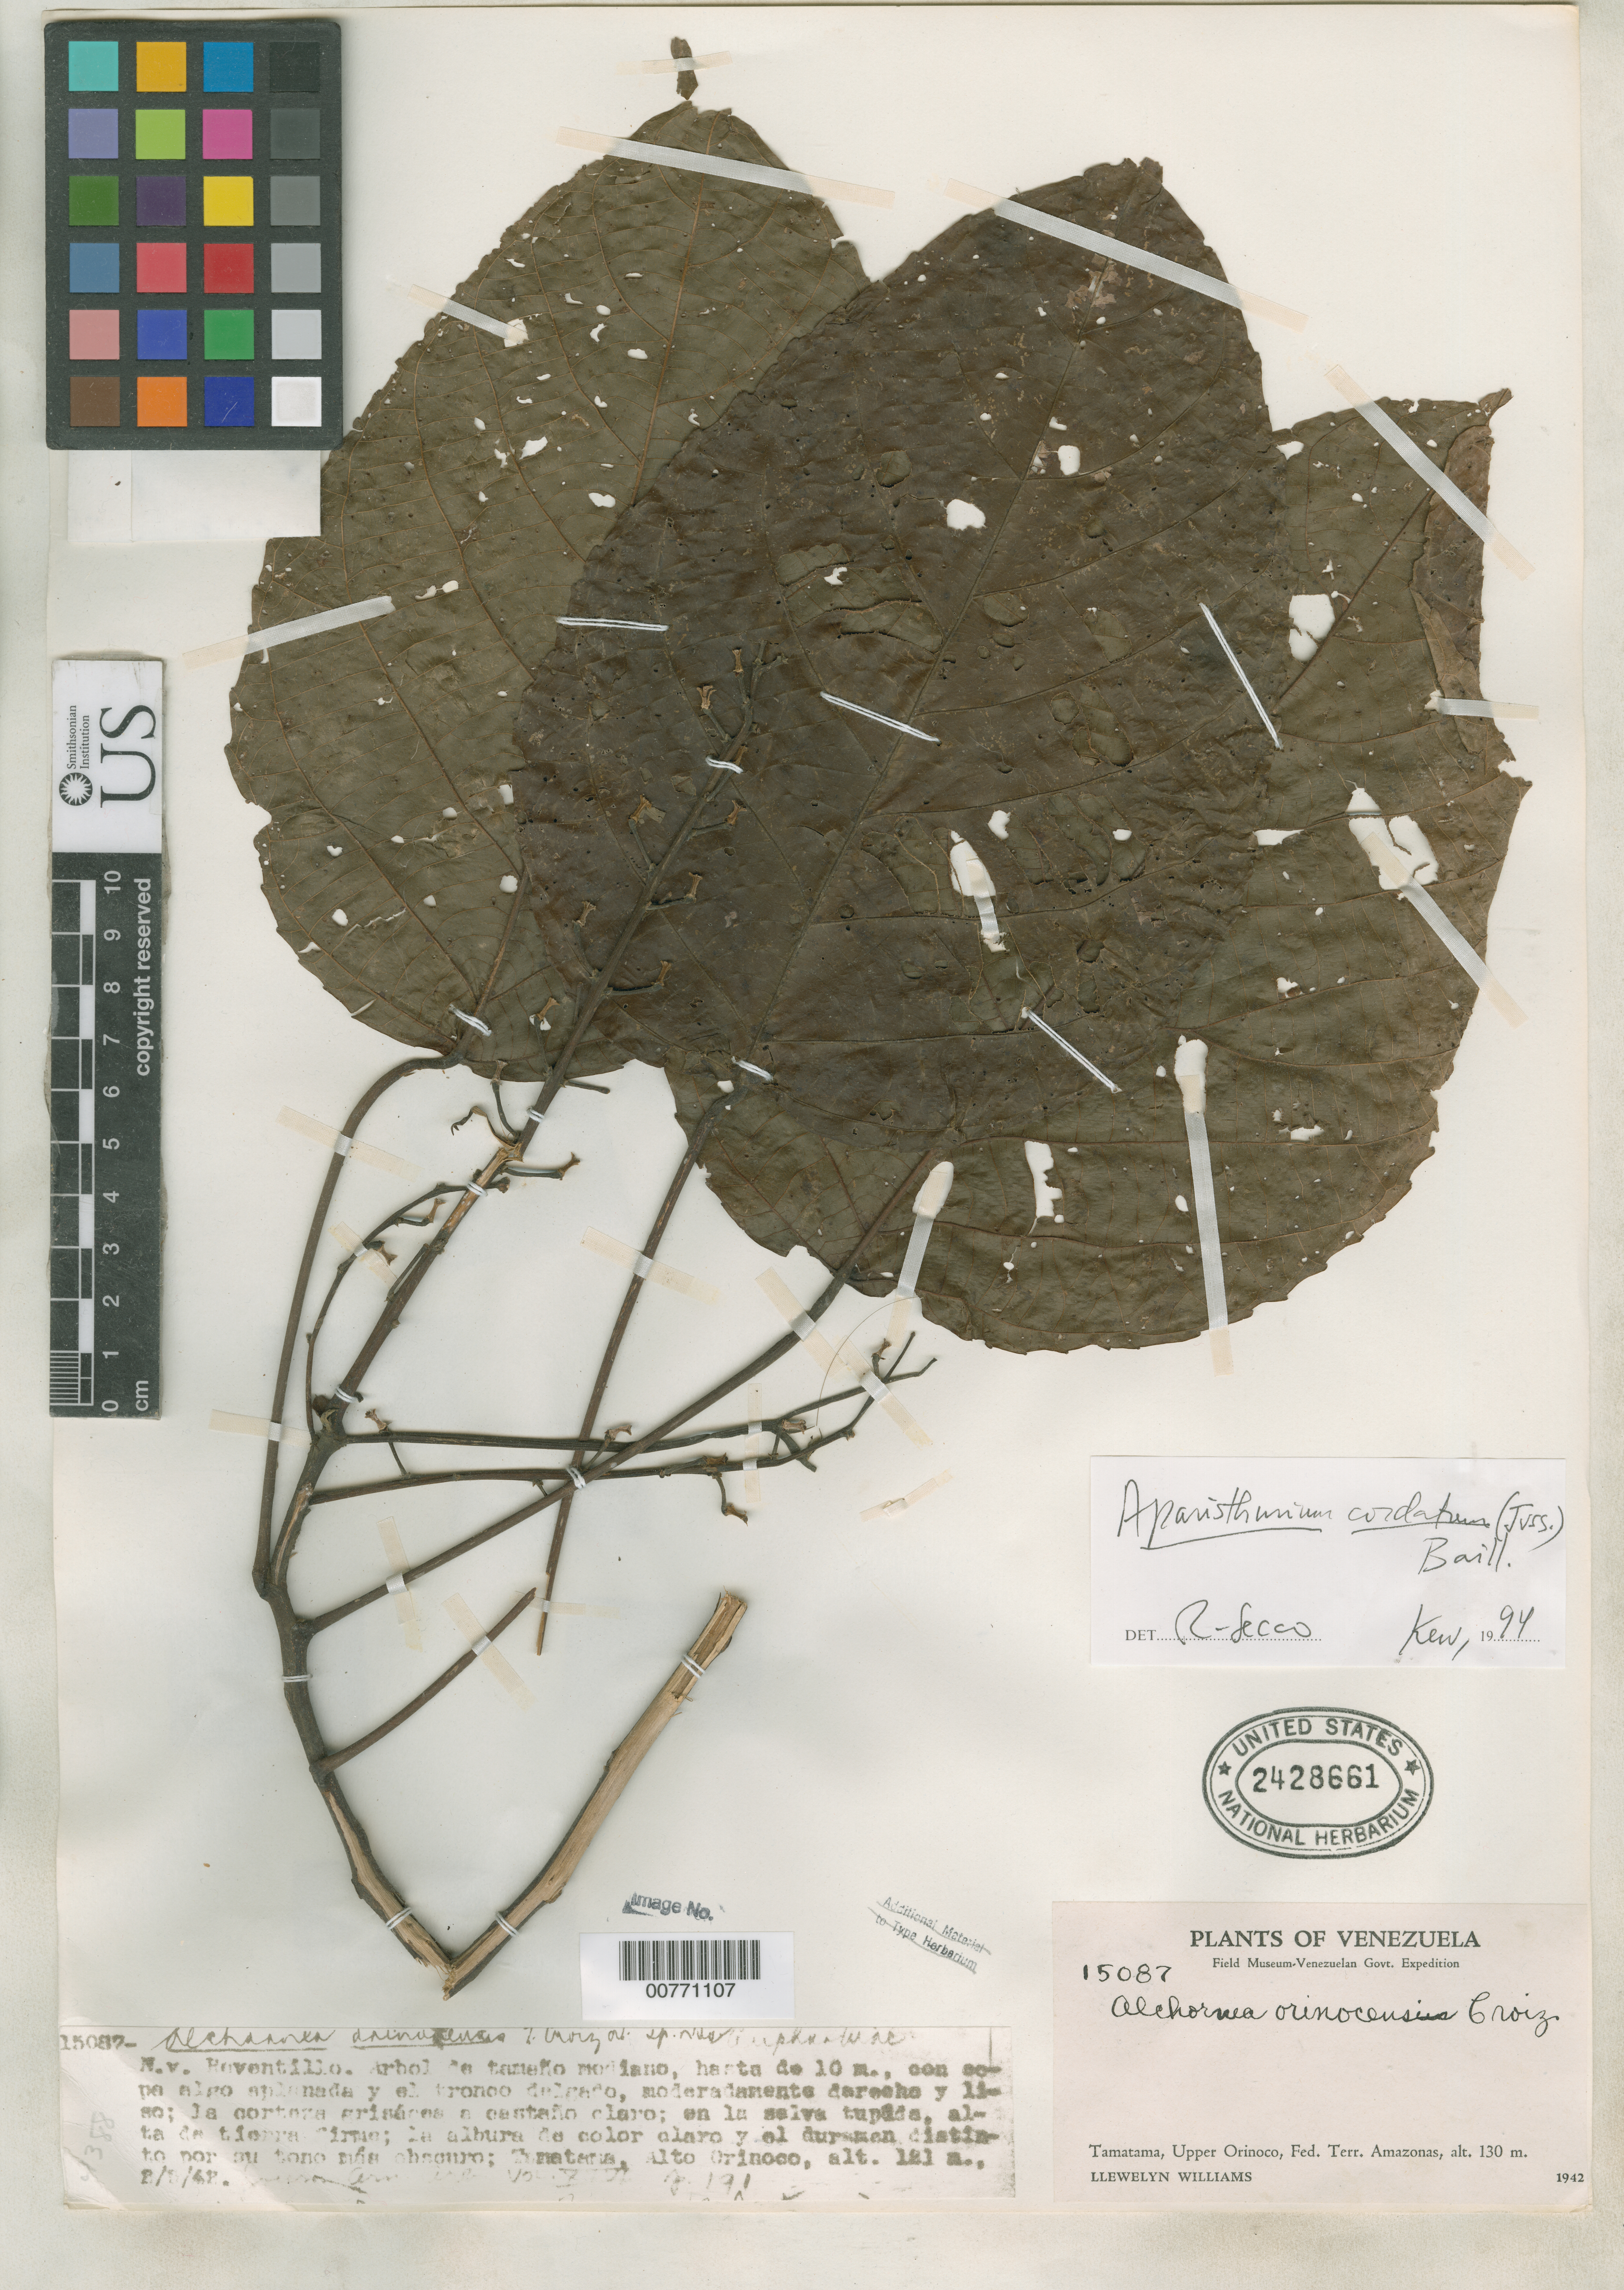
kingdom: Plantae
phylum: Tracheophyta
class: Magnoliopsida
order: Malpighiales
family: Euphorbiaceae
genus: Aparisthmium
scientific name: Aparisthmium cordatum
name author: (A. Juss.) Baill.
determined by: Secco, R. de S.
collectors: Ll. Williams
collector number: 15087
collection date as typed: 05 Feb 1942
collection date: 1942-02-05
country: Venezuela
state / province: Amazonas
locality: Tamatama, Upper Orinoco, Fed. Terr. Amazonas.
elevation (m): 121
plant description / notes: Paratype.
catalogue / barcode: US 2428661